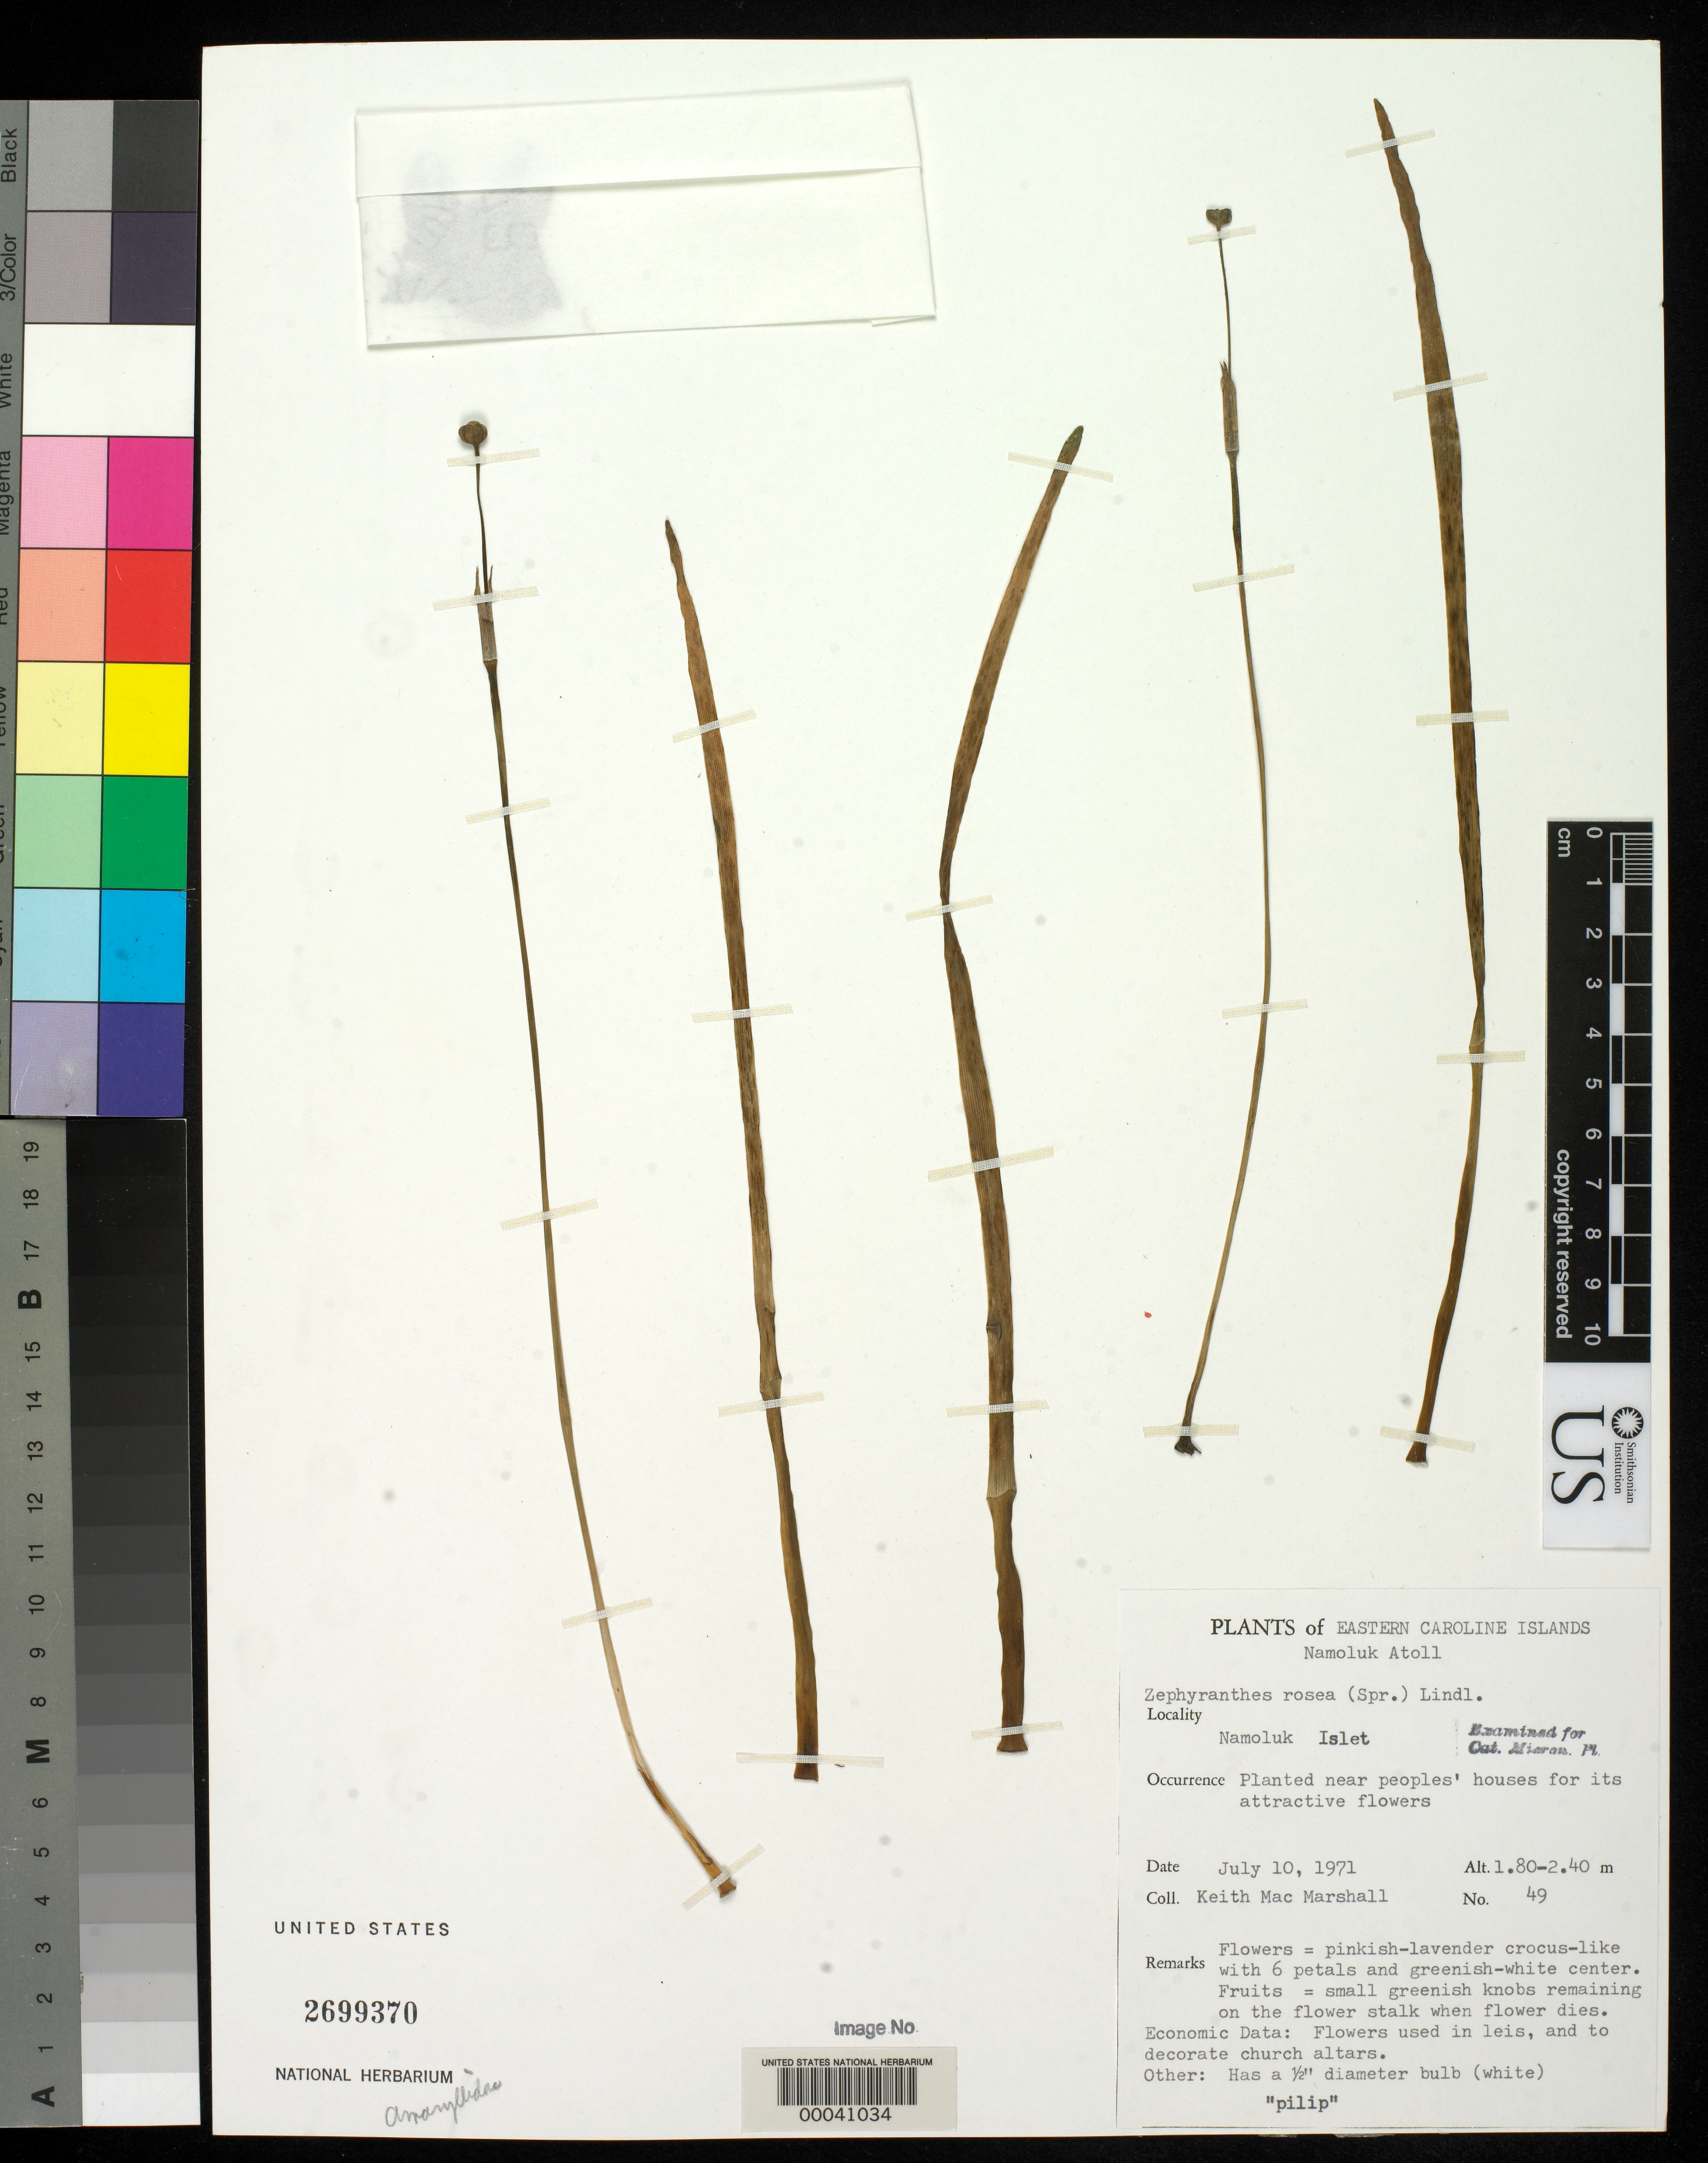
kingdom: Plantae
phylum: Tracheophyta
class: Liliopsida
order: Asparagales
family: Amaryllidaceae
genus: Zephyranthes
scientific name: Zephyranthes rosea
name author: Lindl.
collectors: K. Macmarshall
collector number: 49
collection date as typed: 10 Jul 1971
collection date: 1971-07-10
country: Micronesia, Federated States of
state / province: Truk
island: Namokuk [Namoluk] Atoll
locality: Namoluk islet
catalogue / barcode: US 2699370